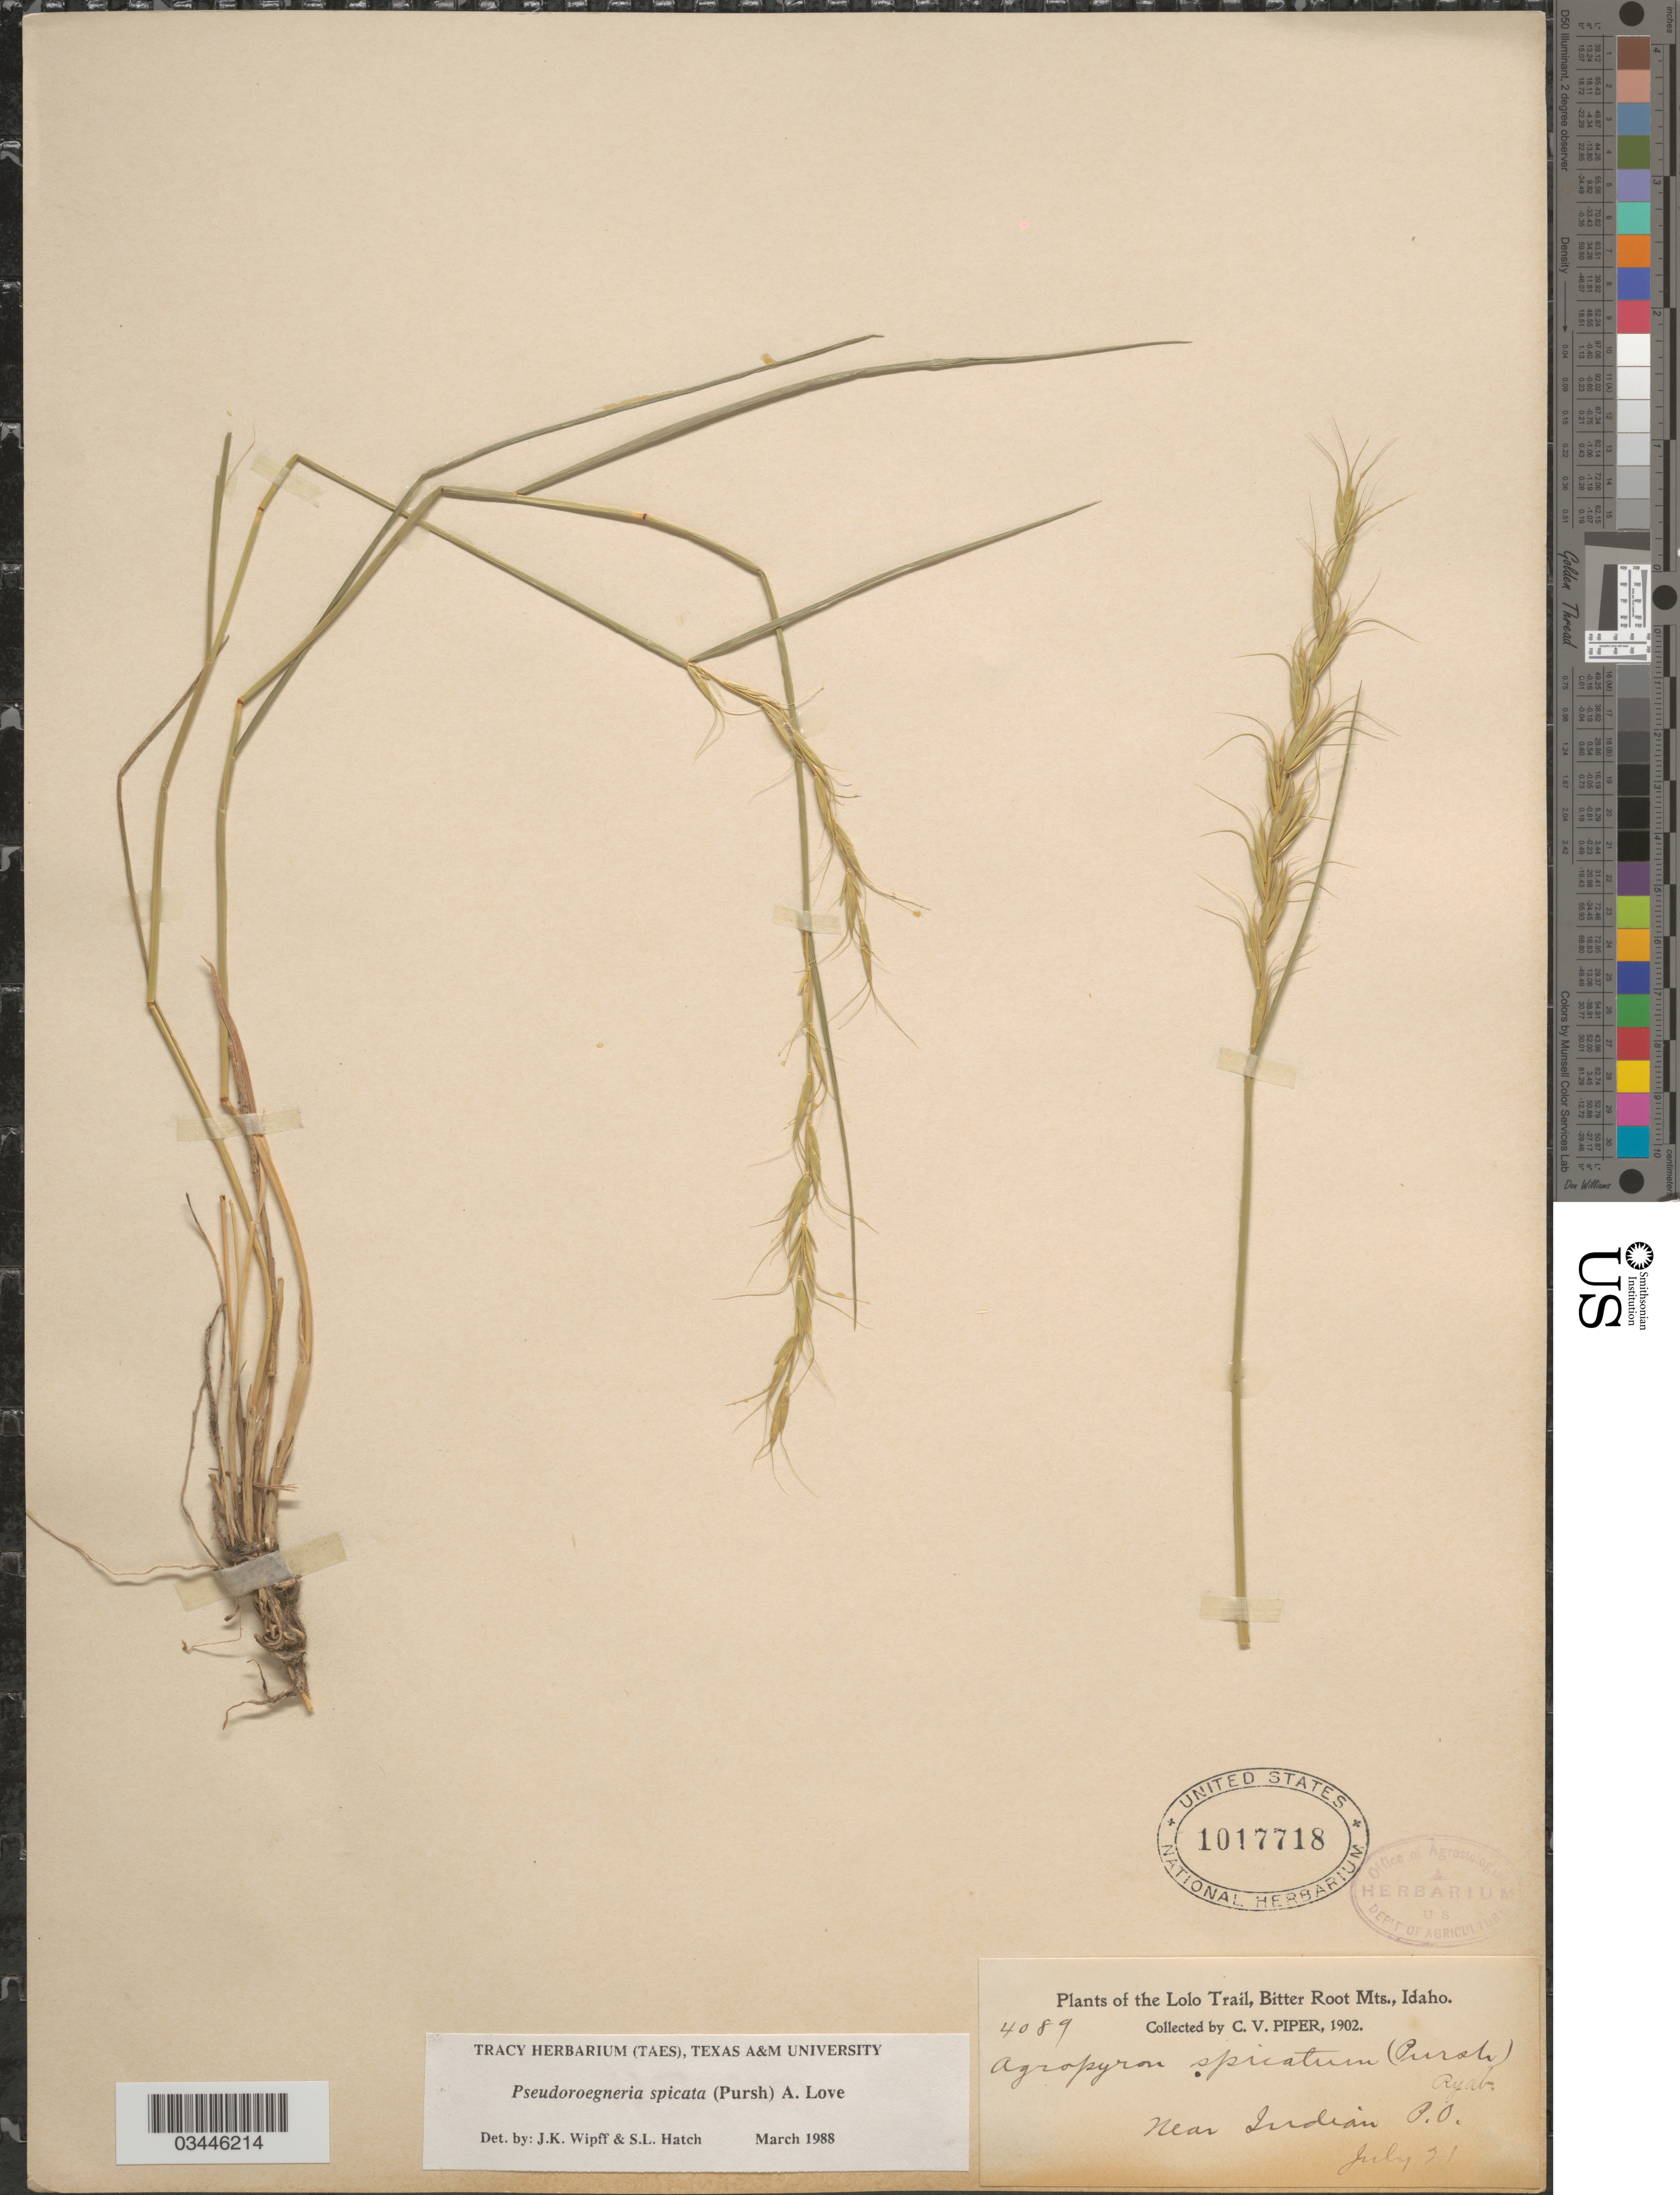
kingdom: Plantae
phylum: Tracheophyta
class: Liliopsida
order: Poales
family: Poaceae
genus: Pseudoroegneria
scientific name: Pseudoroegneria spicata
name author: (Pursh) Á. Löve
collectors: C. V. Piper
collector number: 4089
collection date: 1902-07-21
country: United States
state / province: Idaho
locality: Lolo Trail, Bitter Root Mts. Near Indian P.O.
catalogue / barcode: US 1017718